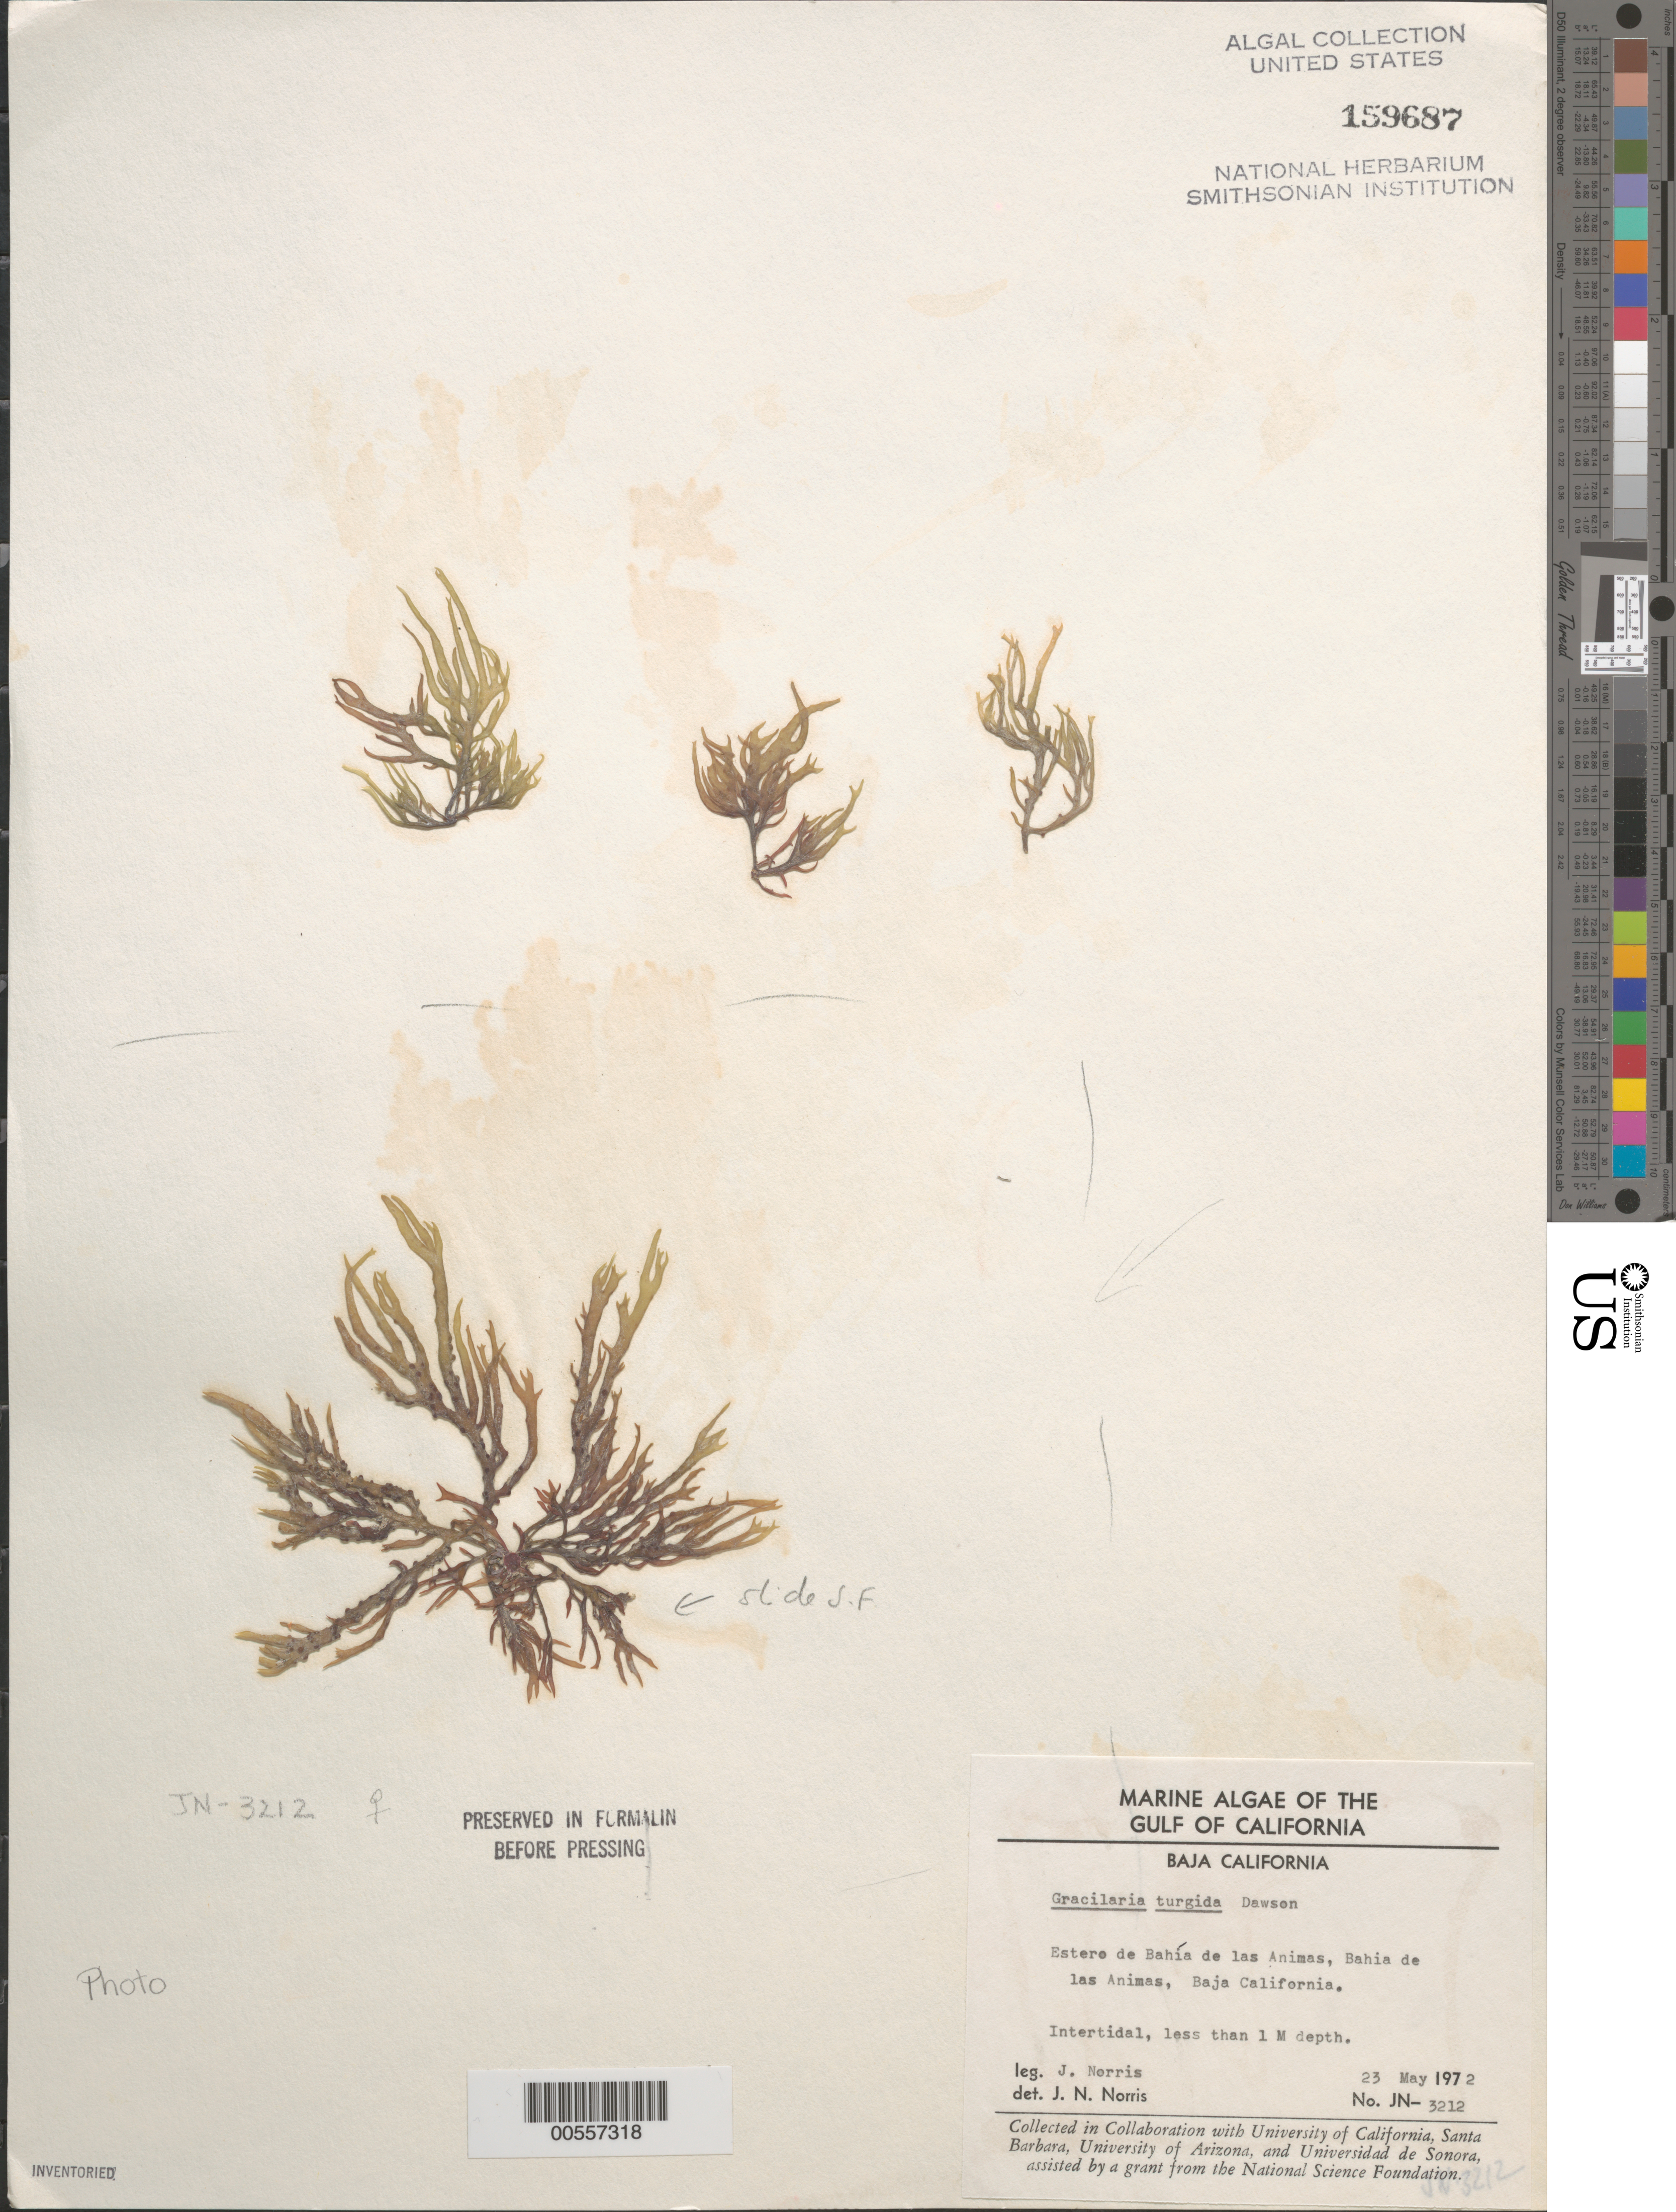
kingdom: Plantae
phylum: Rhodophyta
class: Florideophyceae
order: Gracilariales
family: Gracilariaceae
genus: Gracilaria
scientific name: Gracilaria turgida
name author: E.Y. Dawson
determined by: Norris, James N.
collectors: J. N. Norris & K. E. Bucher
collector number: JN-3212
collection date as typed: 23 May 1972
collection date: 1972-05-23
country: Mexico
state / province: Baja California Norte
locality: Estero de Bahia de las Animas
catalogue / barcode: US 159687